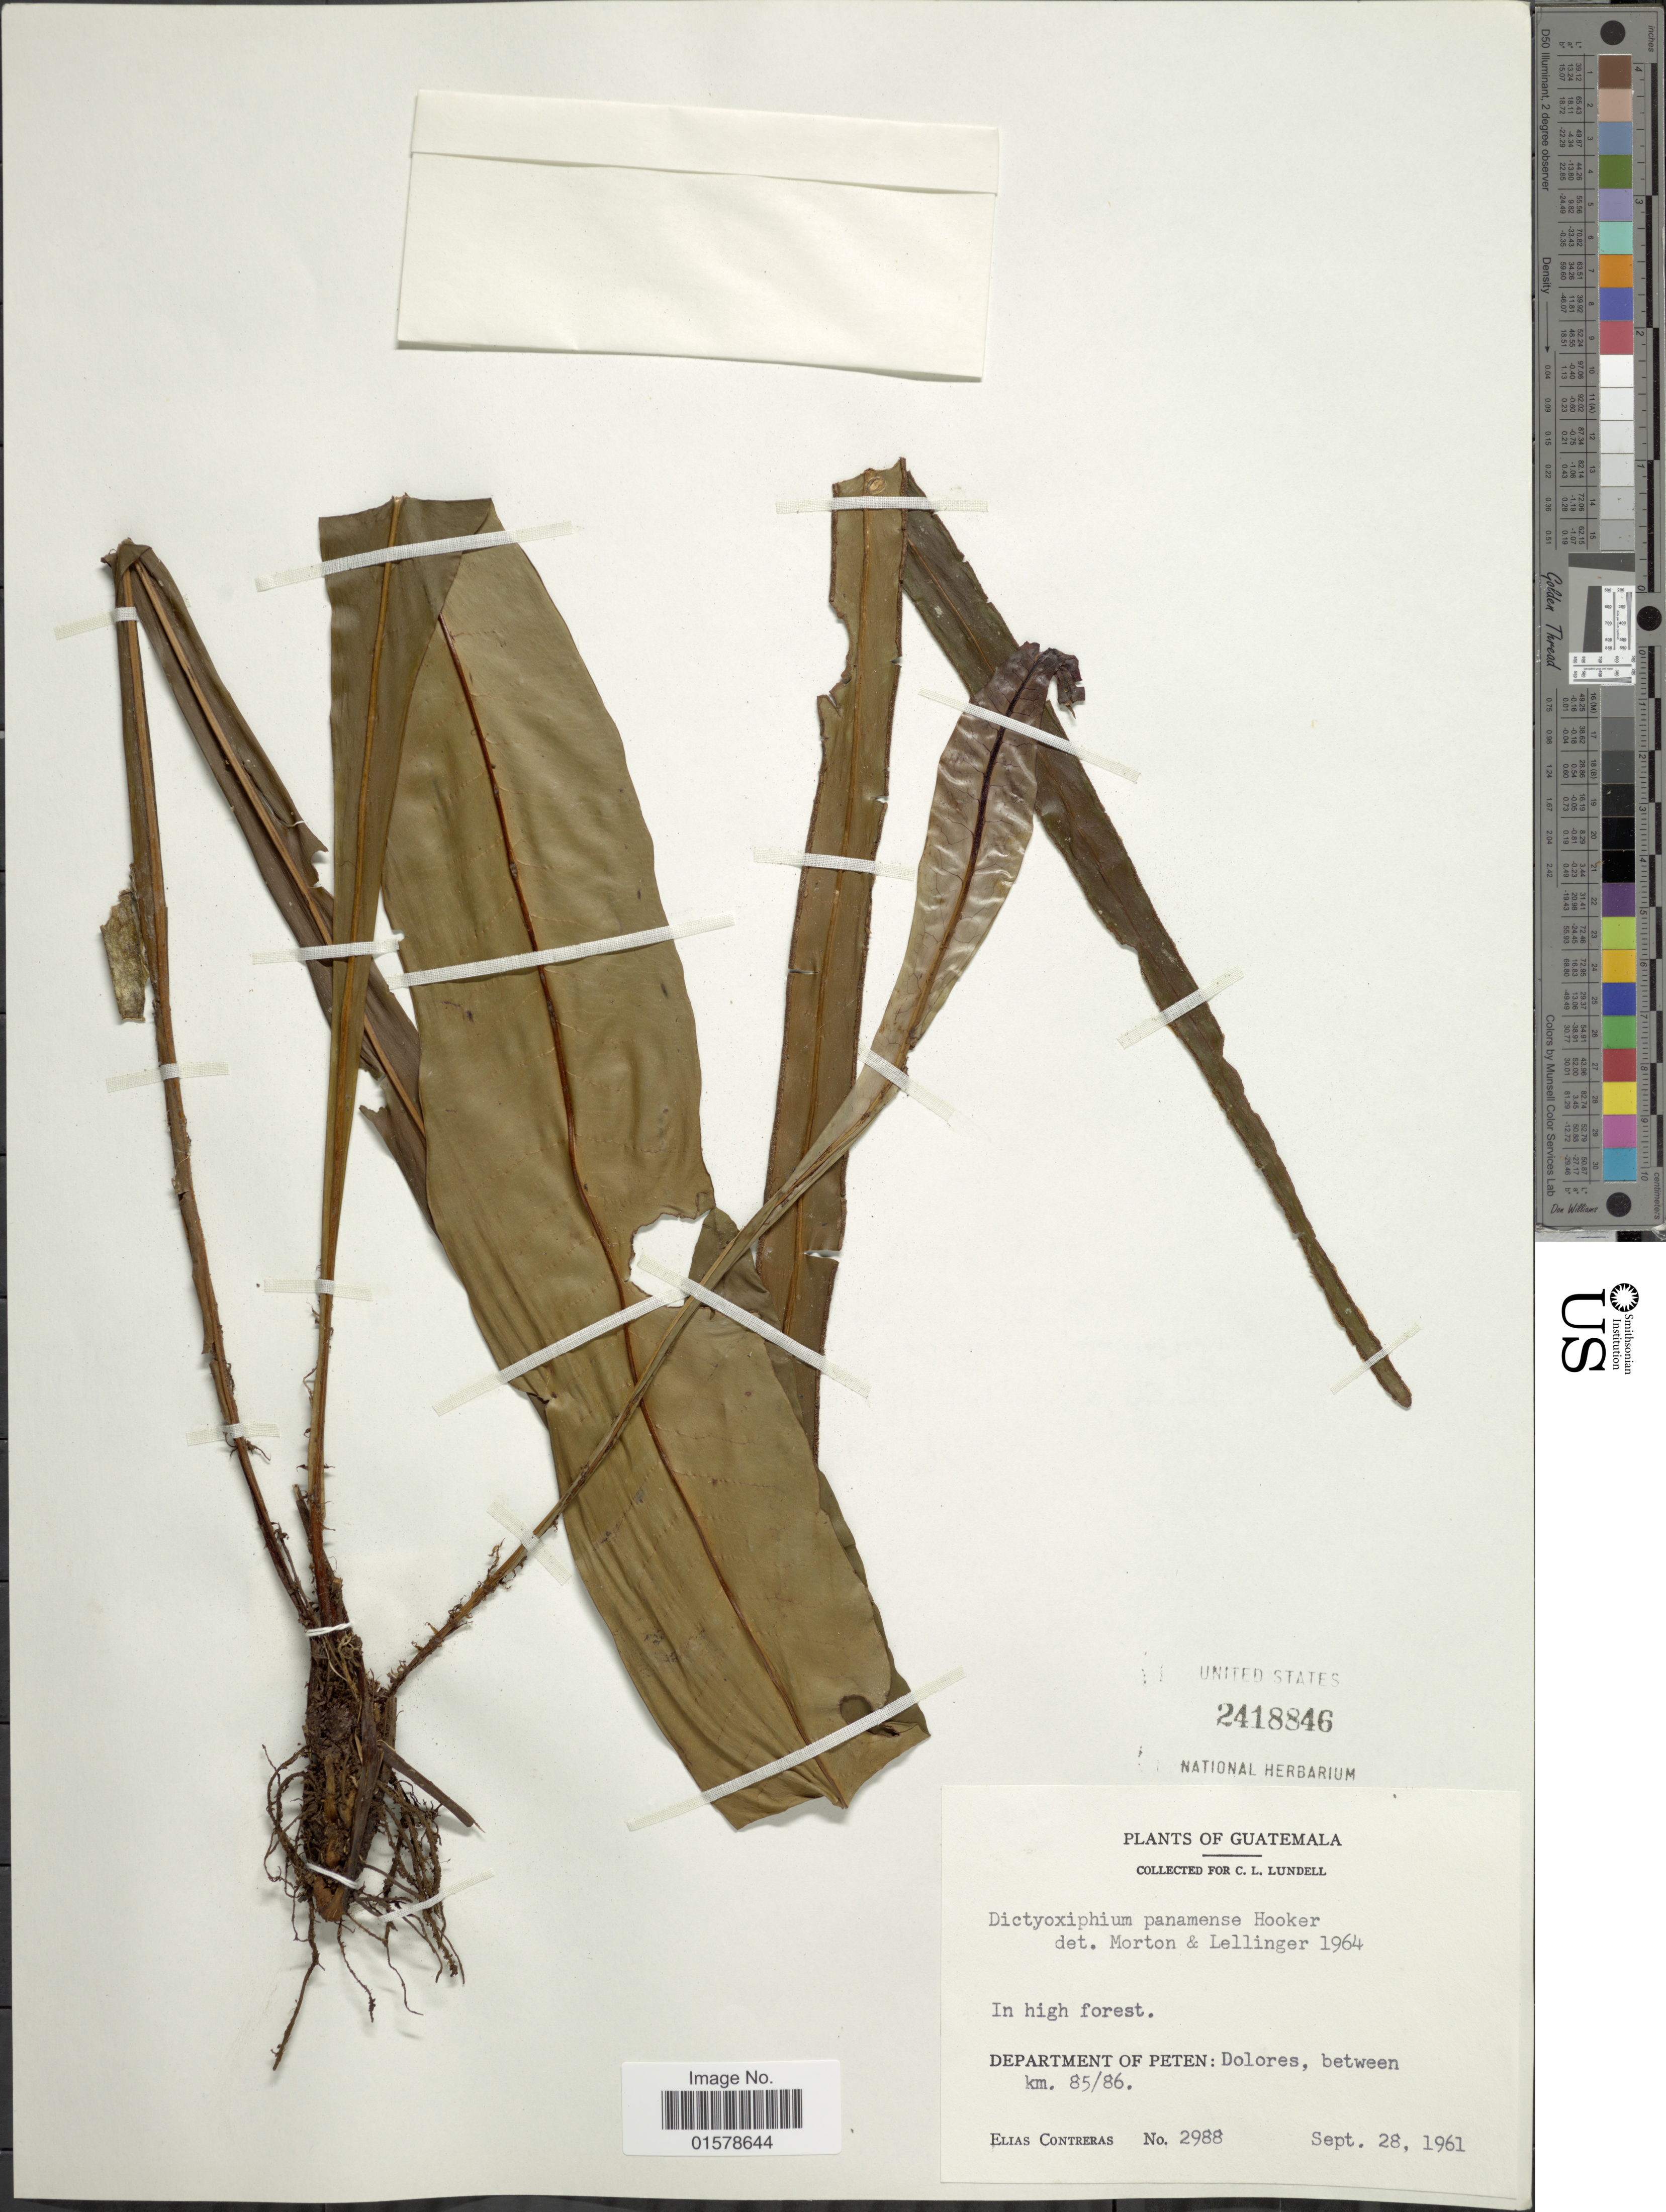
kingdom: Plantae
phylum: Tracheophyta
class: Polypodiopsida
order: Polypodiales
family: Tectariaceae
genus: Tectaria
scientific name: Tectaria panamensis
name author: (Hook.) R.M. Tryon & A.F. Tryon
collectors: E. Contreras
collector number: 2988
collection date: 1961-09-28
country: Guatemala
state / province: El Petén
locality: Department of Peten; Dolores, between km. 85/86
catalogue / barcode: US 2418846